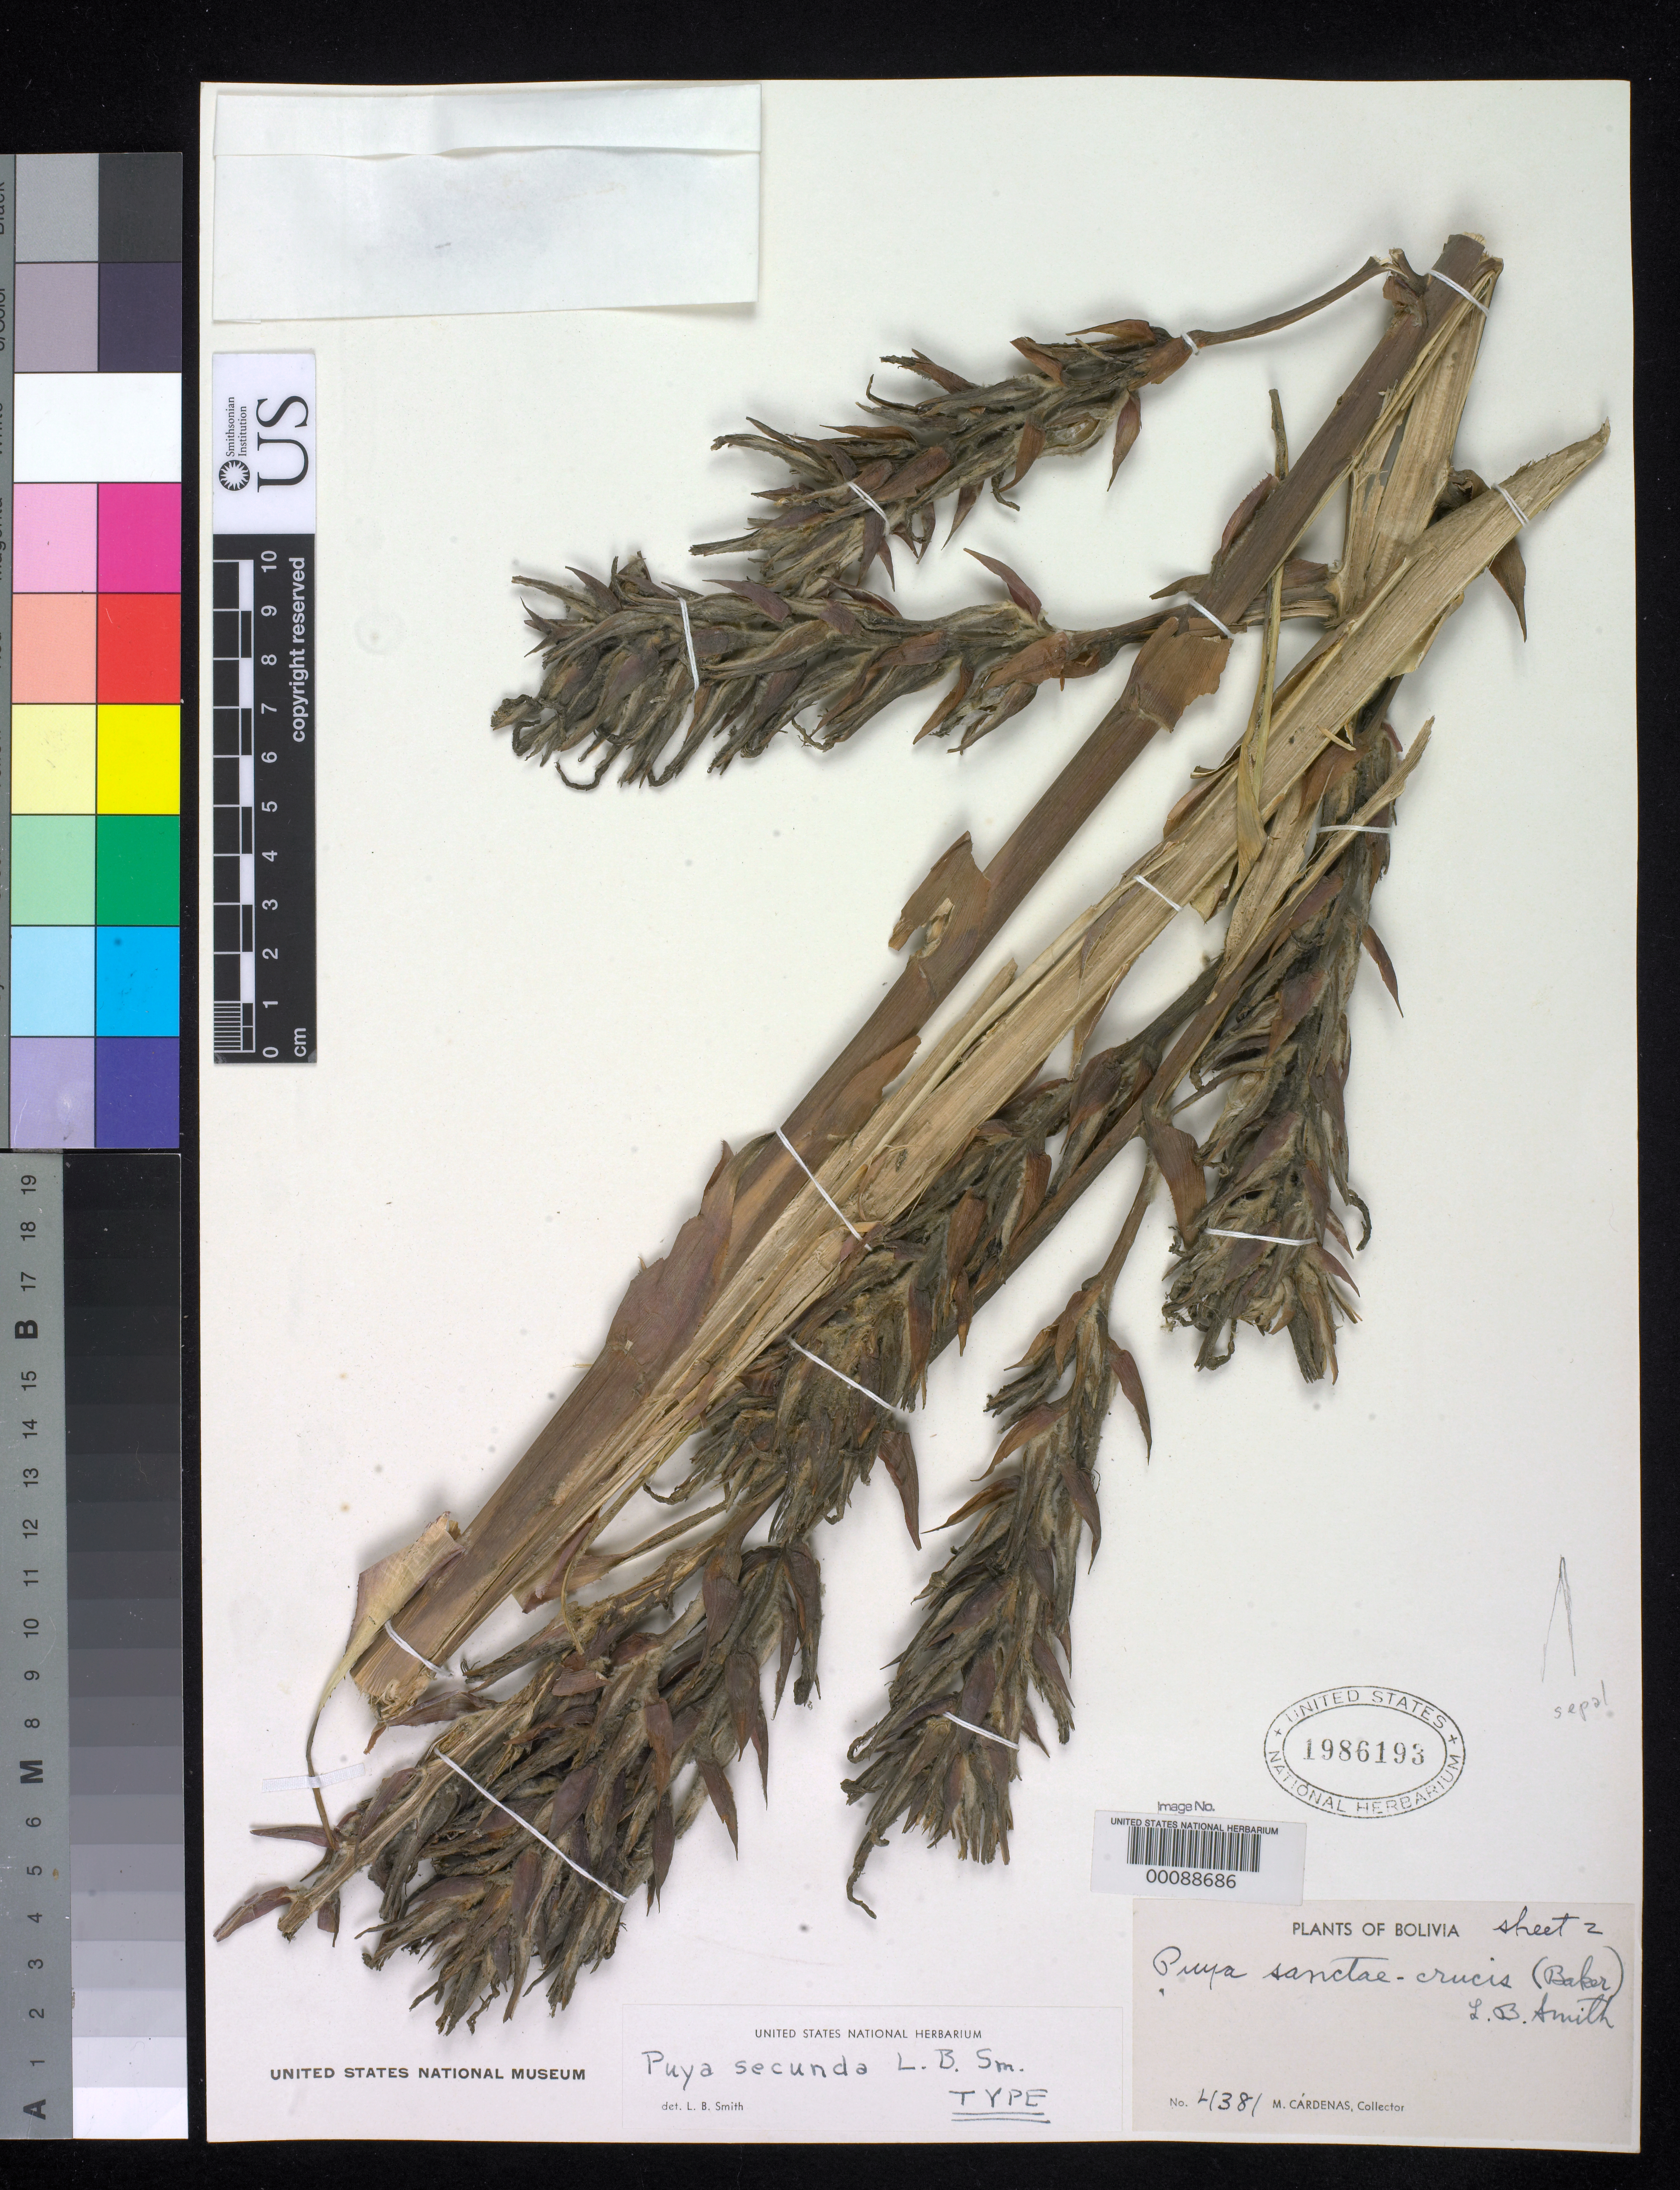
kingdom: Plantae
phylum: Tracheophyta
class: Liliopsida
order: Poales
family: Bromeliaceae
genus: Puya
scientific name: Puya secunda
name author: L.B. Sm.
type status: Holotype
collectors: M. Cárdenas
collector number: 4381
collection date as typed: Nov 1948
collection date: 1948-11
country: Bolivia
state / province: Cochabamba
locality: From Aguirre to Incacha near Chapare.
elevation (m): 2000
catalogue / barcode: US 1986193